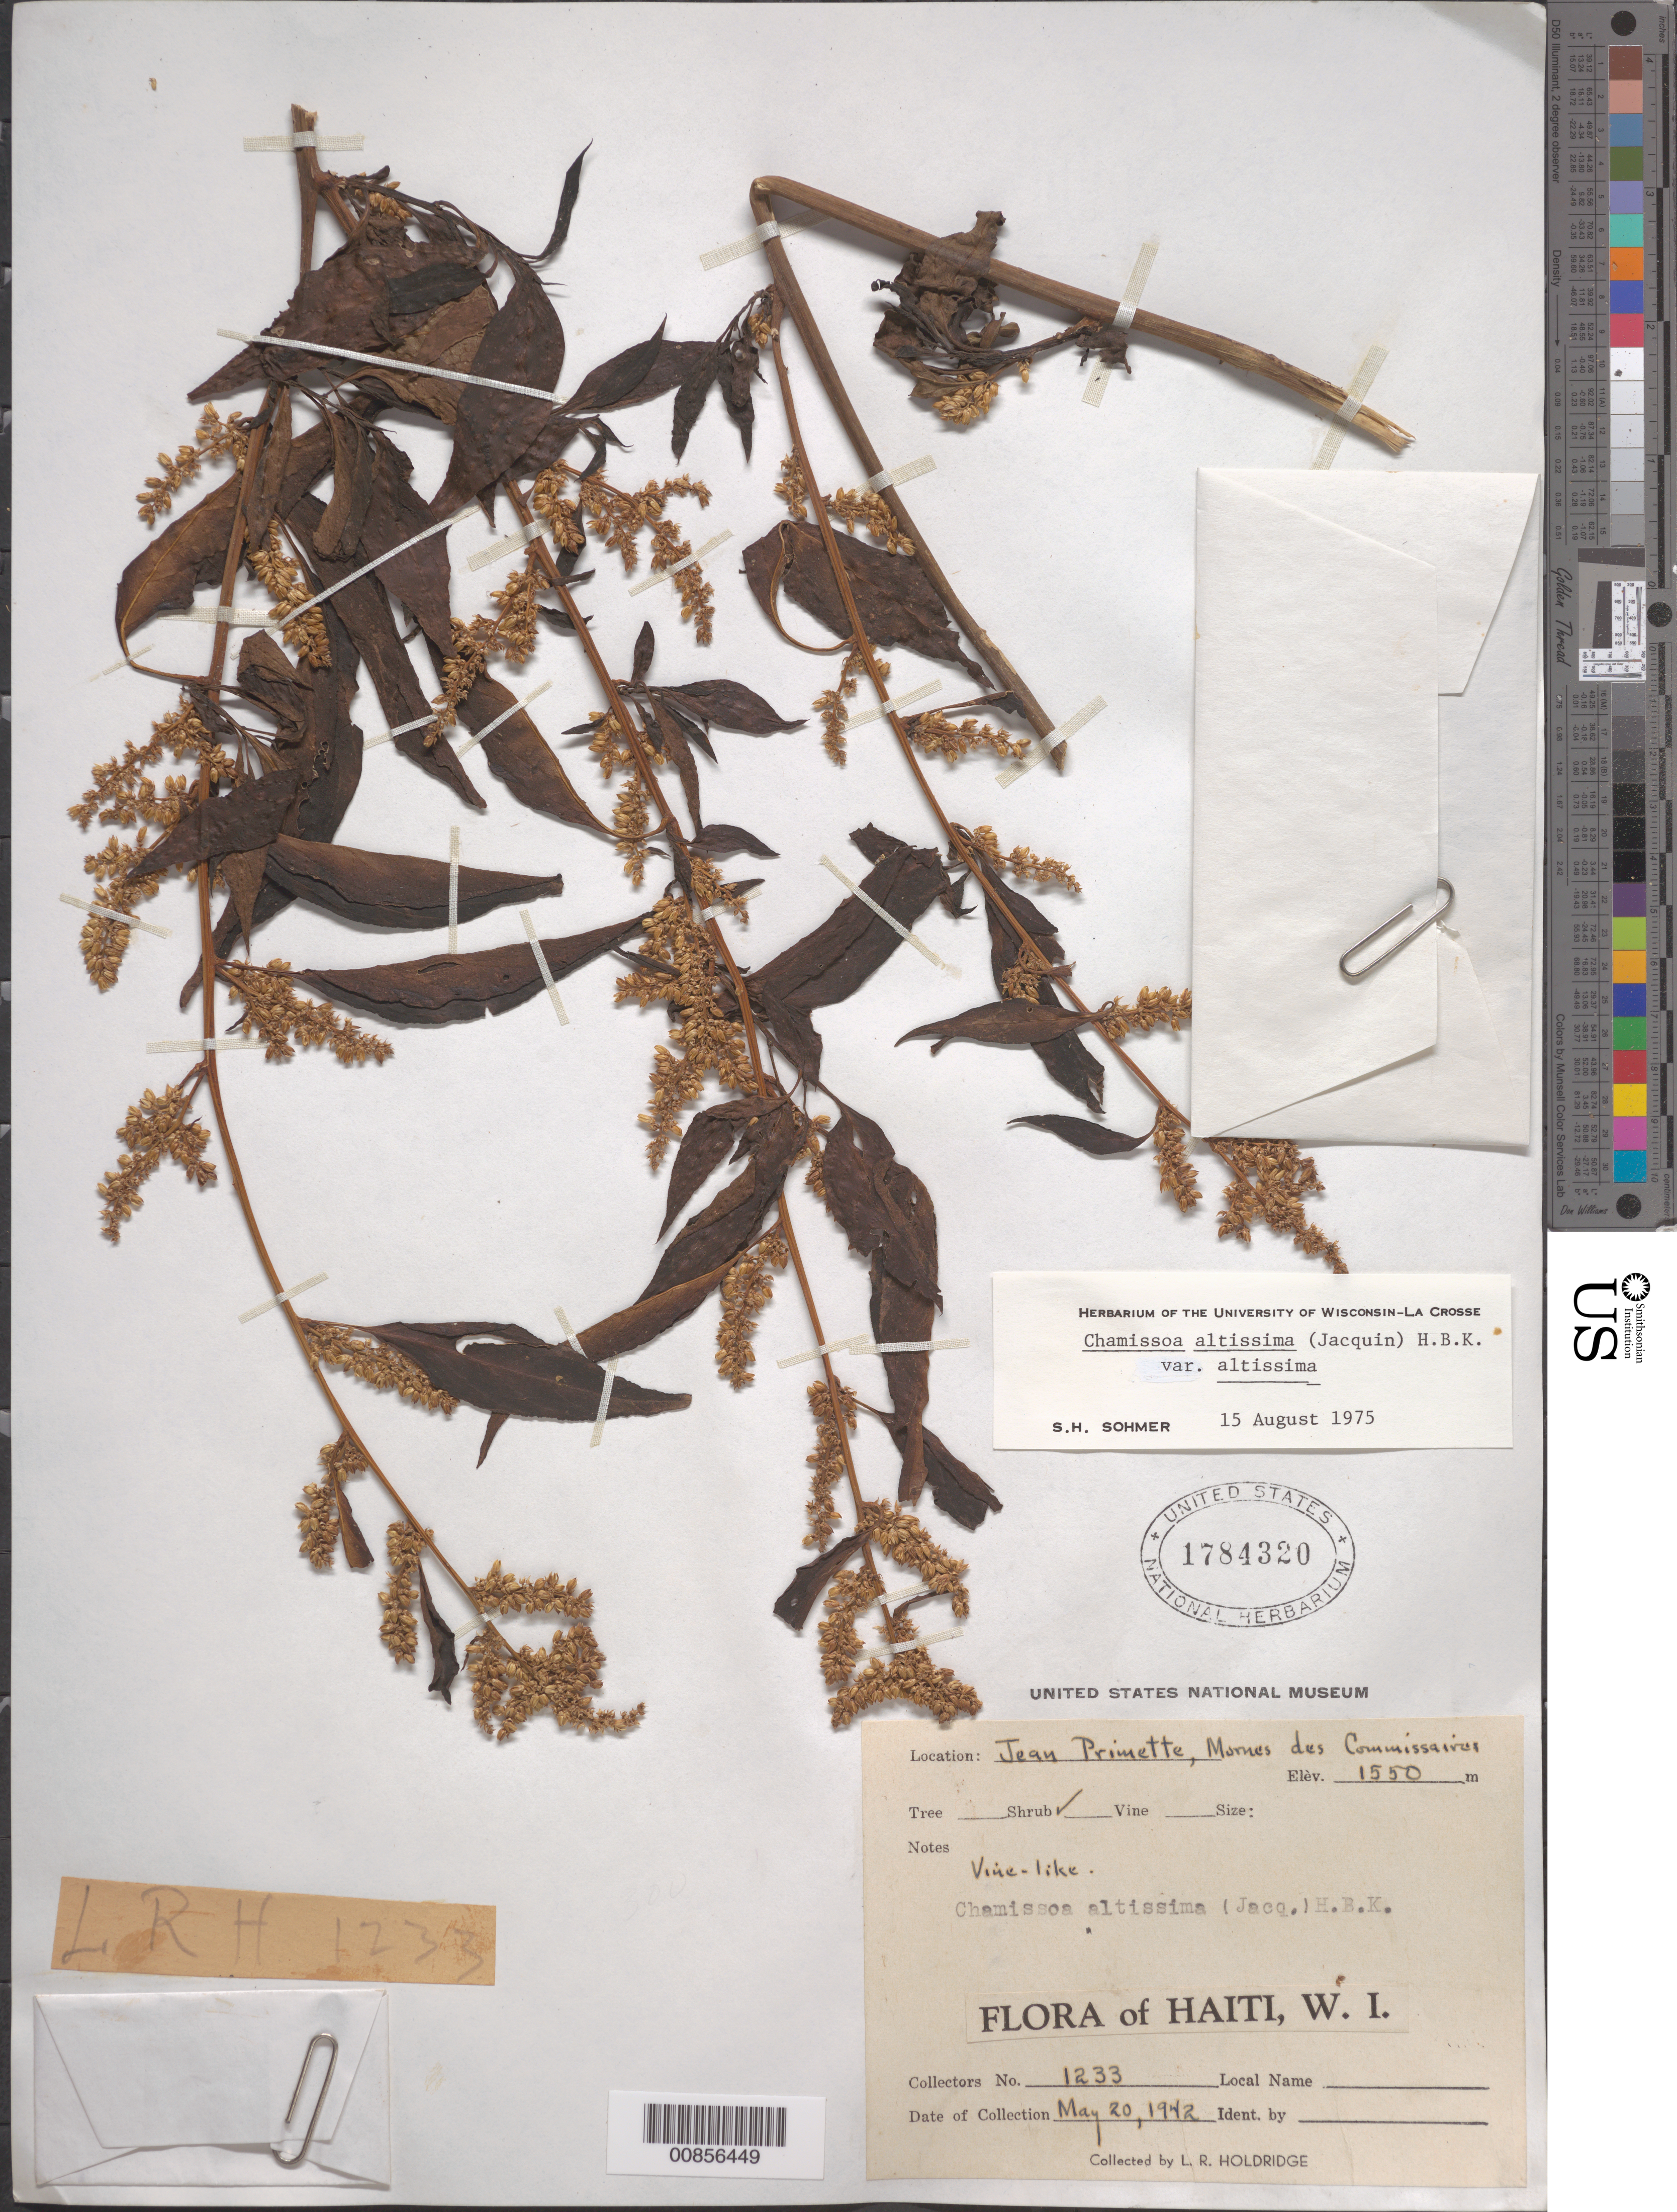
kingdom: Plantae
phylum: Tracheophyta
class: Magnoliopsida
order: Caryophyllales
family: Amaranthaceae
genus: Chamissoa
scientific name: Chamissoa altissima var. altissima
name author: (Jacq.) Kunth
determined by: Sohmer, S. H.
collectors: L. Holdridge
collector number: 1233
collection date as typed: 20 May 1942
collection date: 1942-05-20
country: Haiti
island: Hispaniola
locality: Jean Primette, Mornes des Commissaires.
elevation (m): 1550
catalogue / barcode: US 1784320